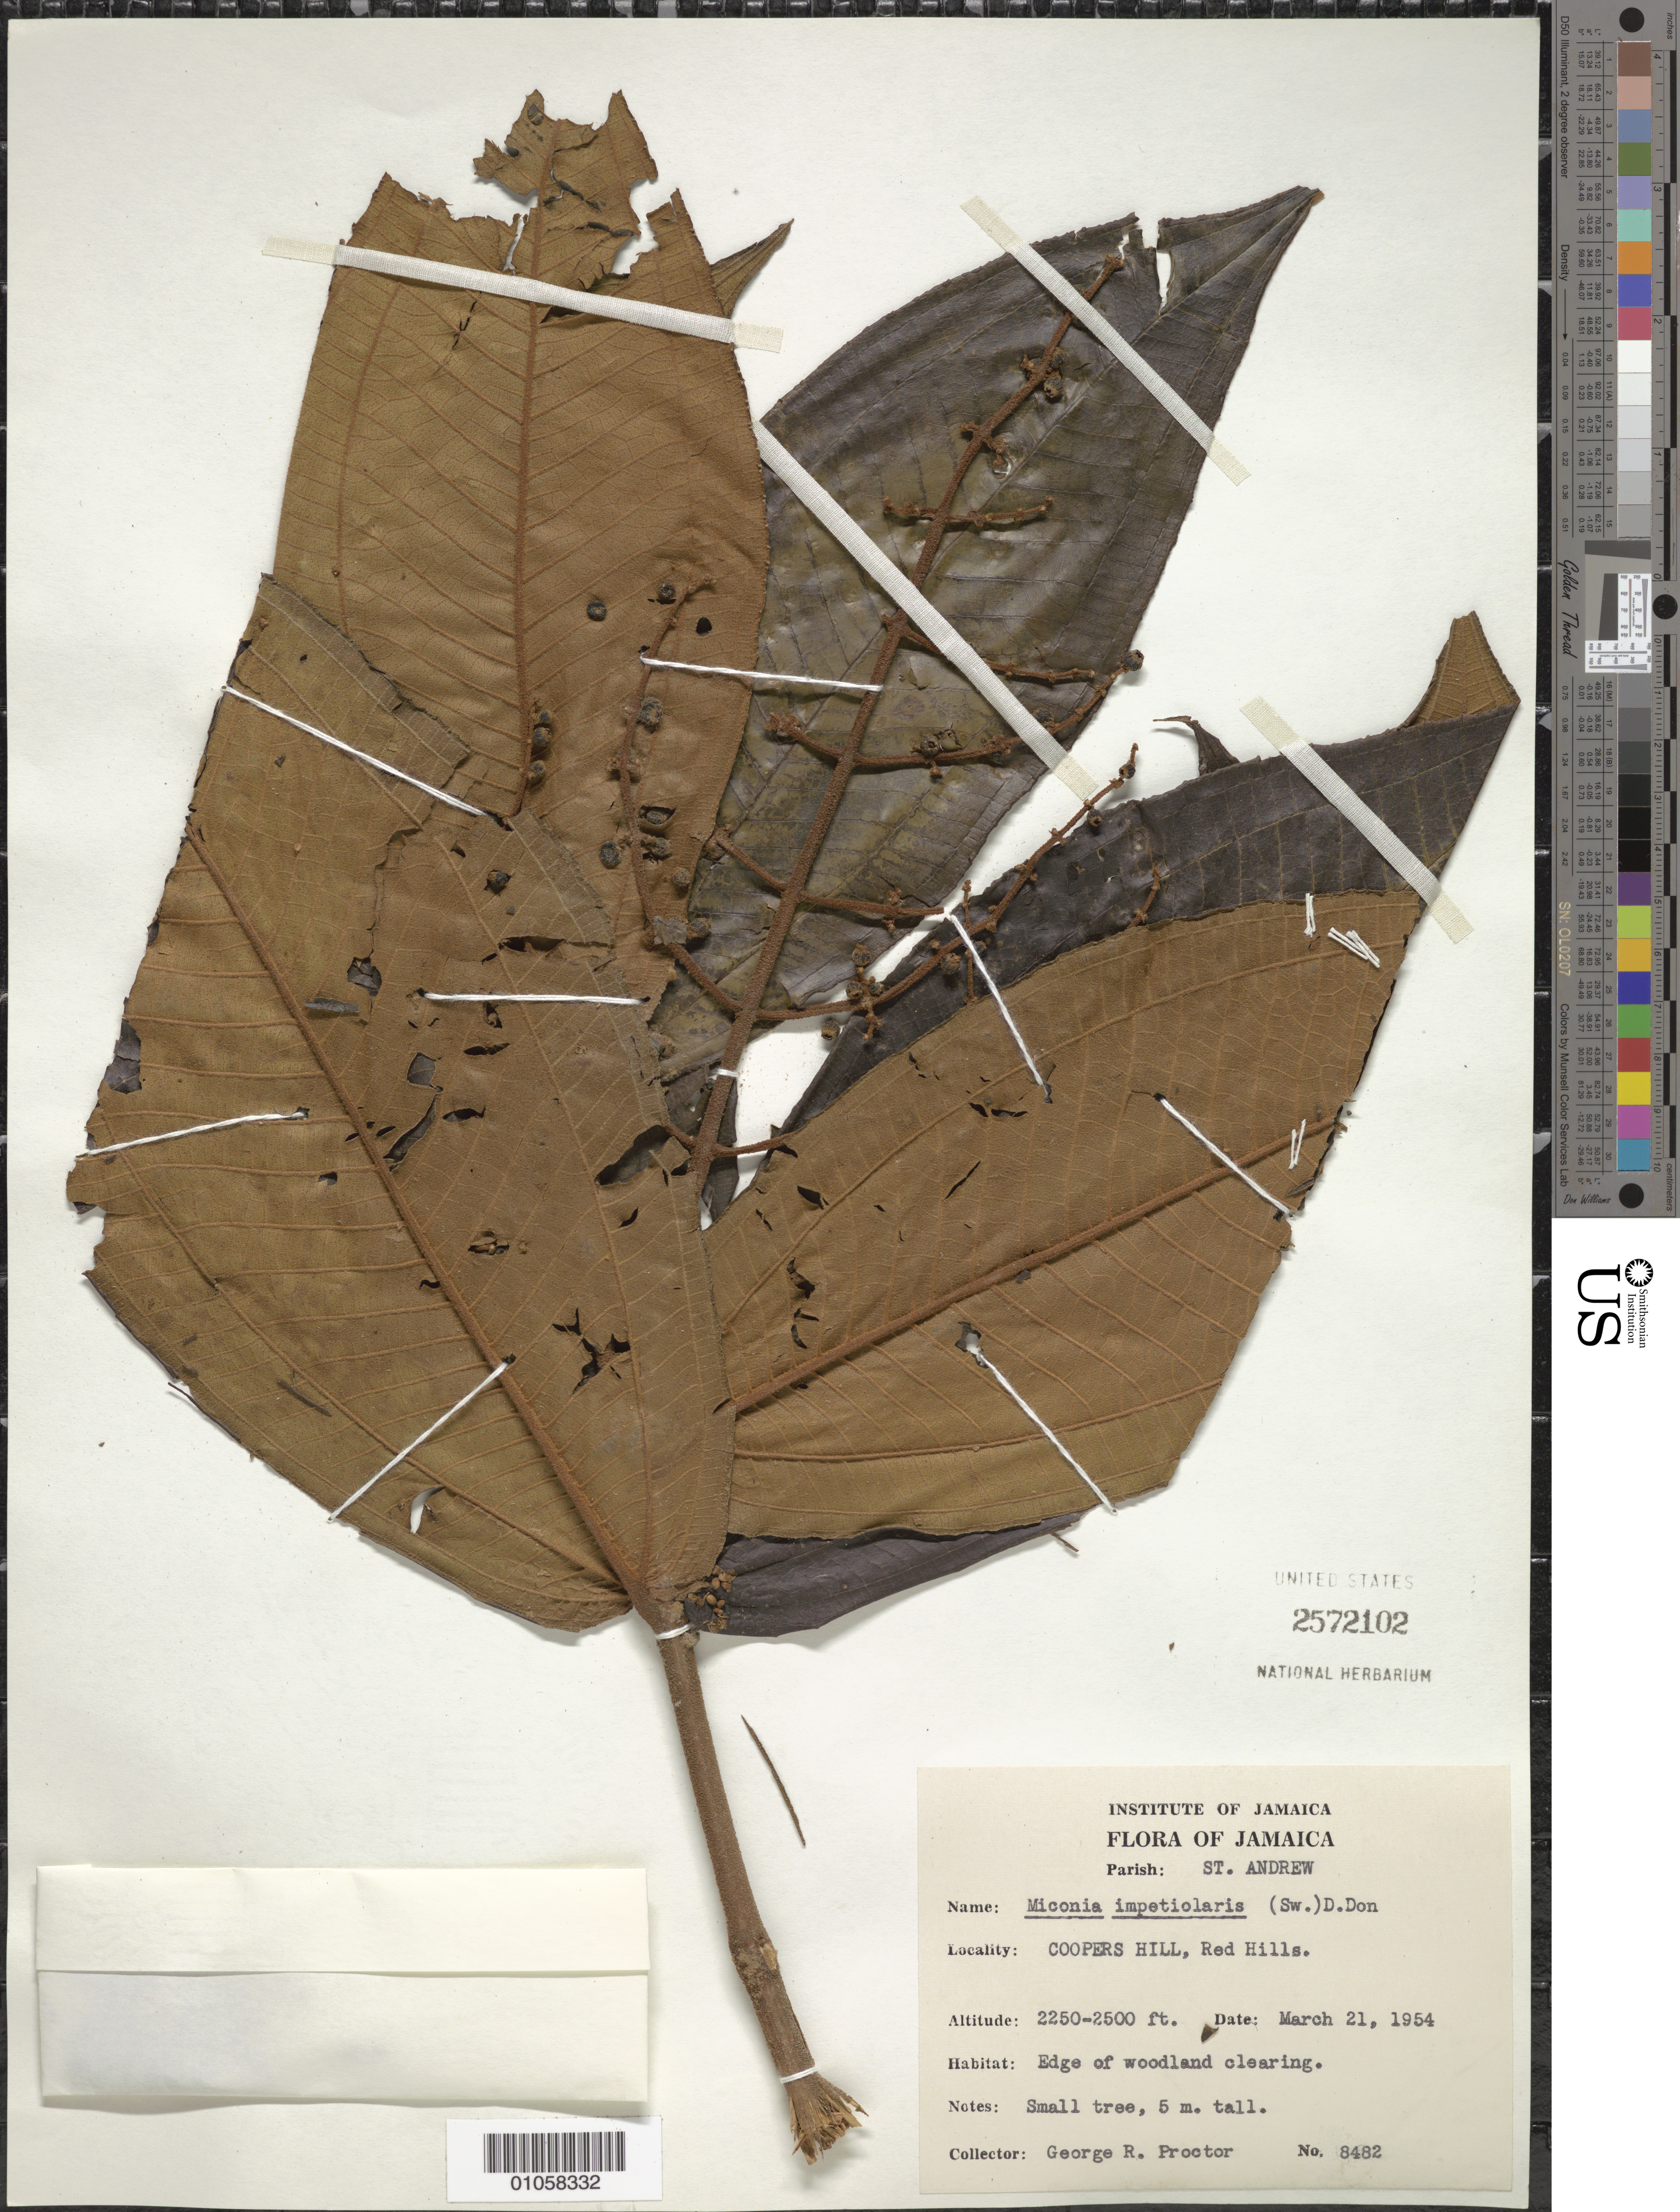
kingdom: Plantae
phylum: Tracheophyta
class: Magnoliopsida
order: Myrtales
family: Melastomataceae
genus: Miconia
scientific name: Miconia impetiolaris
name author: (Sw.) D. Don ex DC.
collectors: G. R. Proctor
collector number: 8482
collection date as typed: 21 Mar 1954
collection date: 1954-03-21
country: Jamaica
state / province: Saint Andrew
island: Jamaica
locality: Coopers Hill, Red Hills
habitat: Edge of woodland clearing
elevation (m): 686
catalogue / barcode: US 2572102